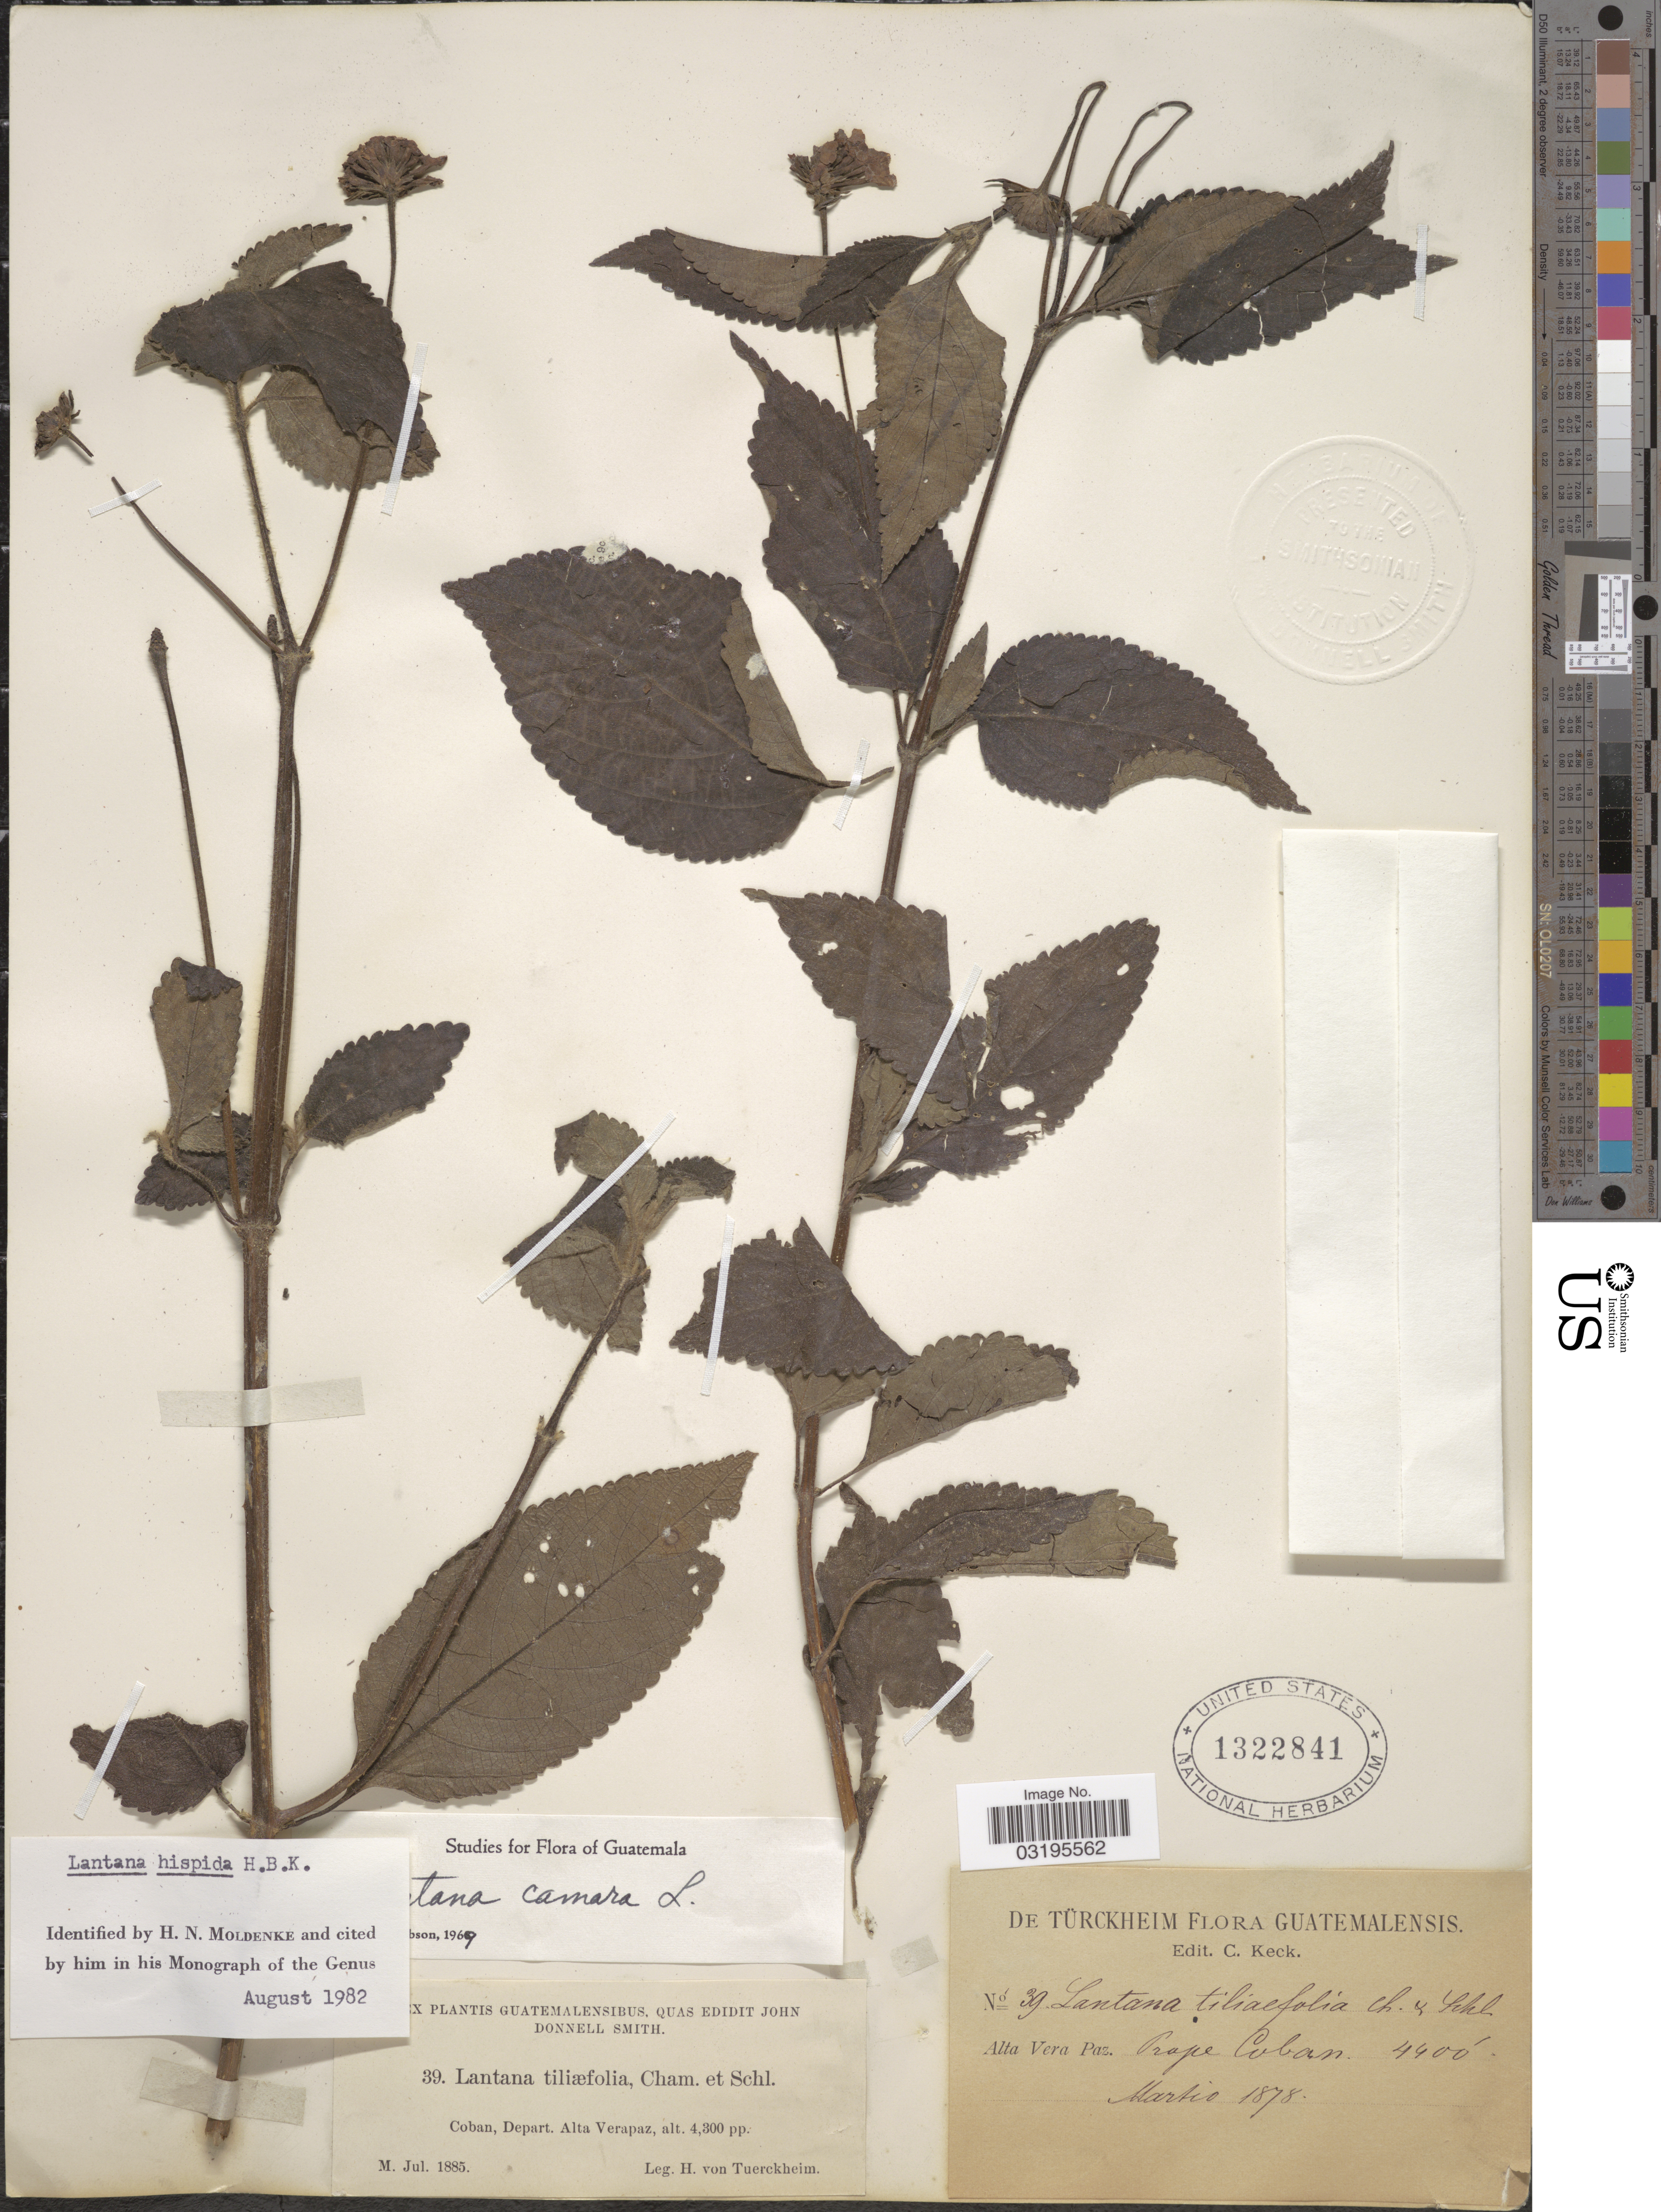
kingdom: Plantae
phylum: Tracheophyta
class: Magnoliopsida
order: Lamiales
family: Verbenaceae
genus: Lantana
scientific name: Lantana hispida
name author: Kunth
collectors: H. von Tuerckheim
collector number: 39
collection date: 1878-03/1885-07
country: Guatemala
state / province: Alta Verapaz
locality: Coban, Depart. Alta Verapaz.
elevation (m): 1311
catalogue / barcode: US 1322841